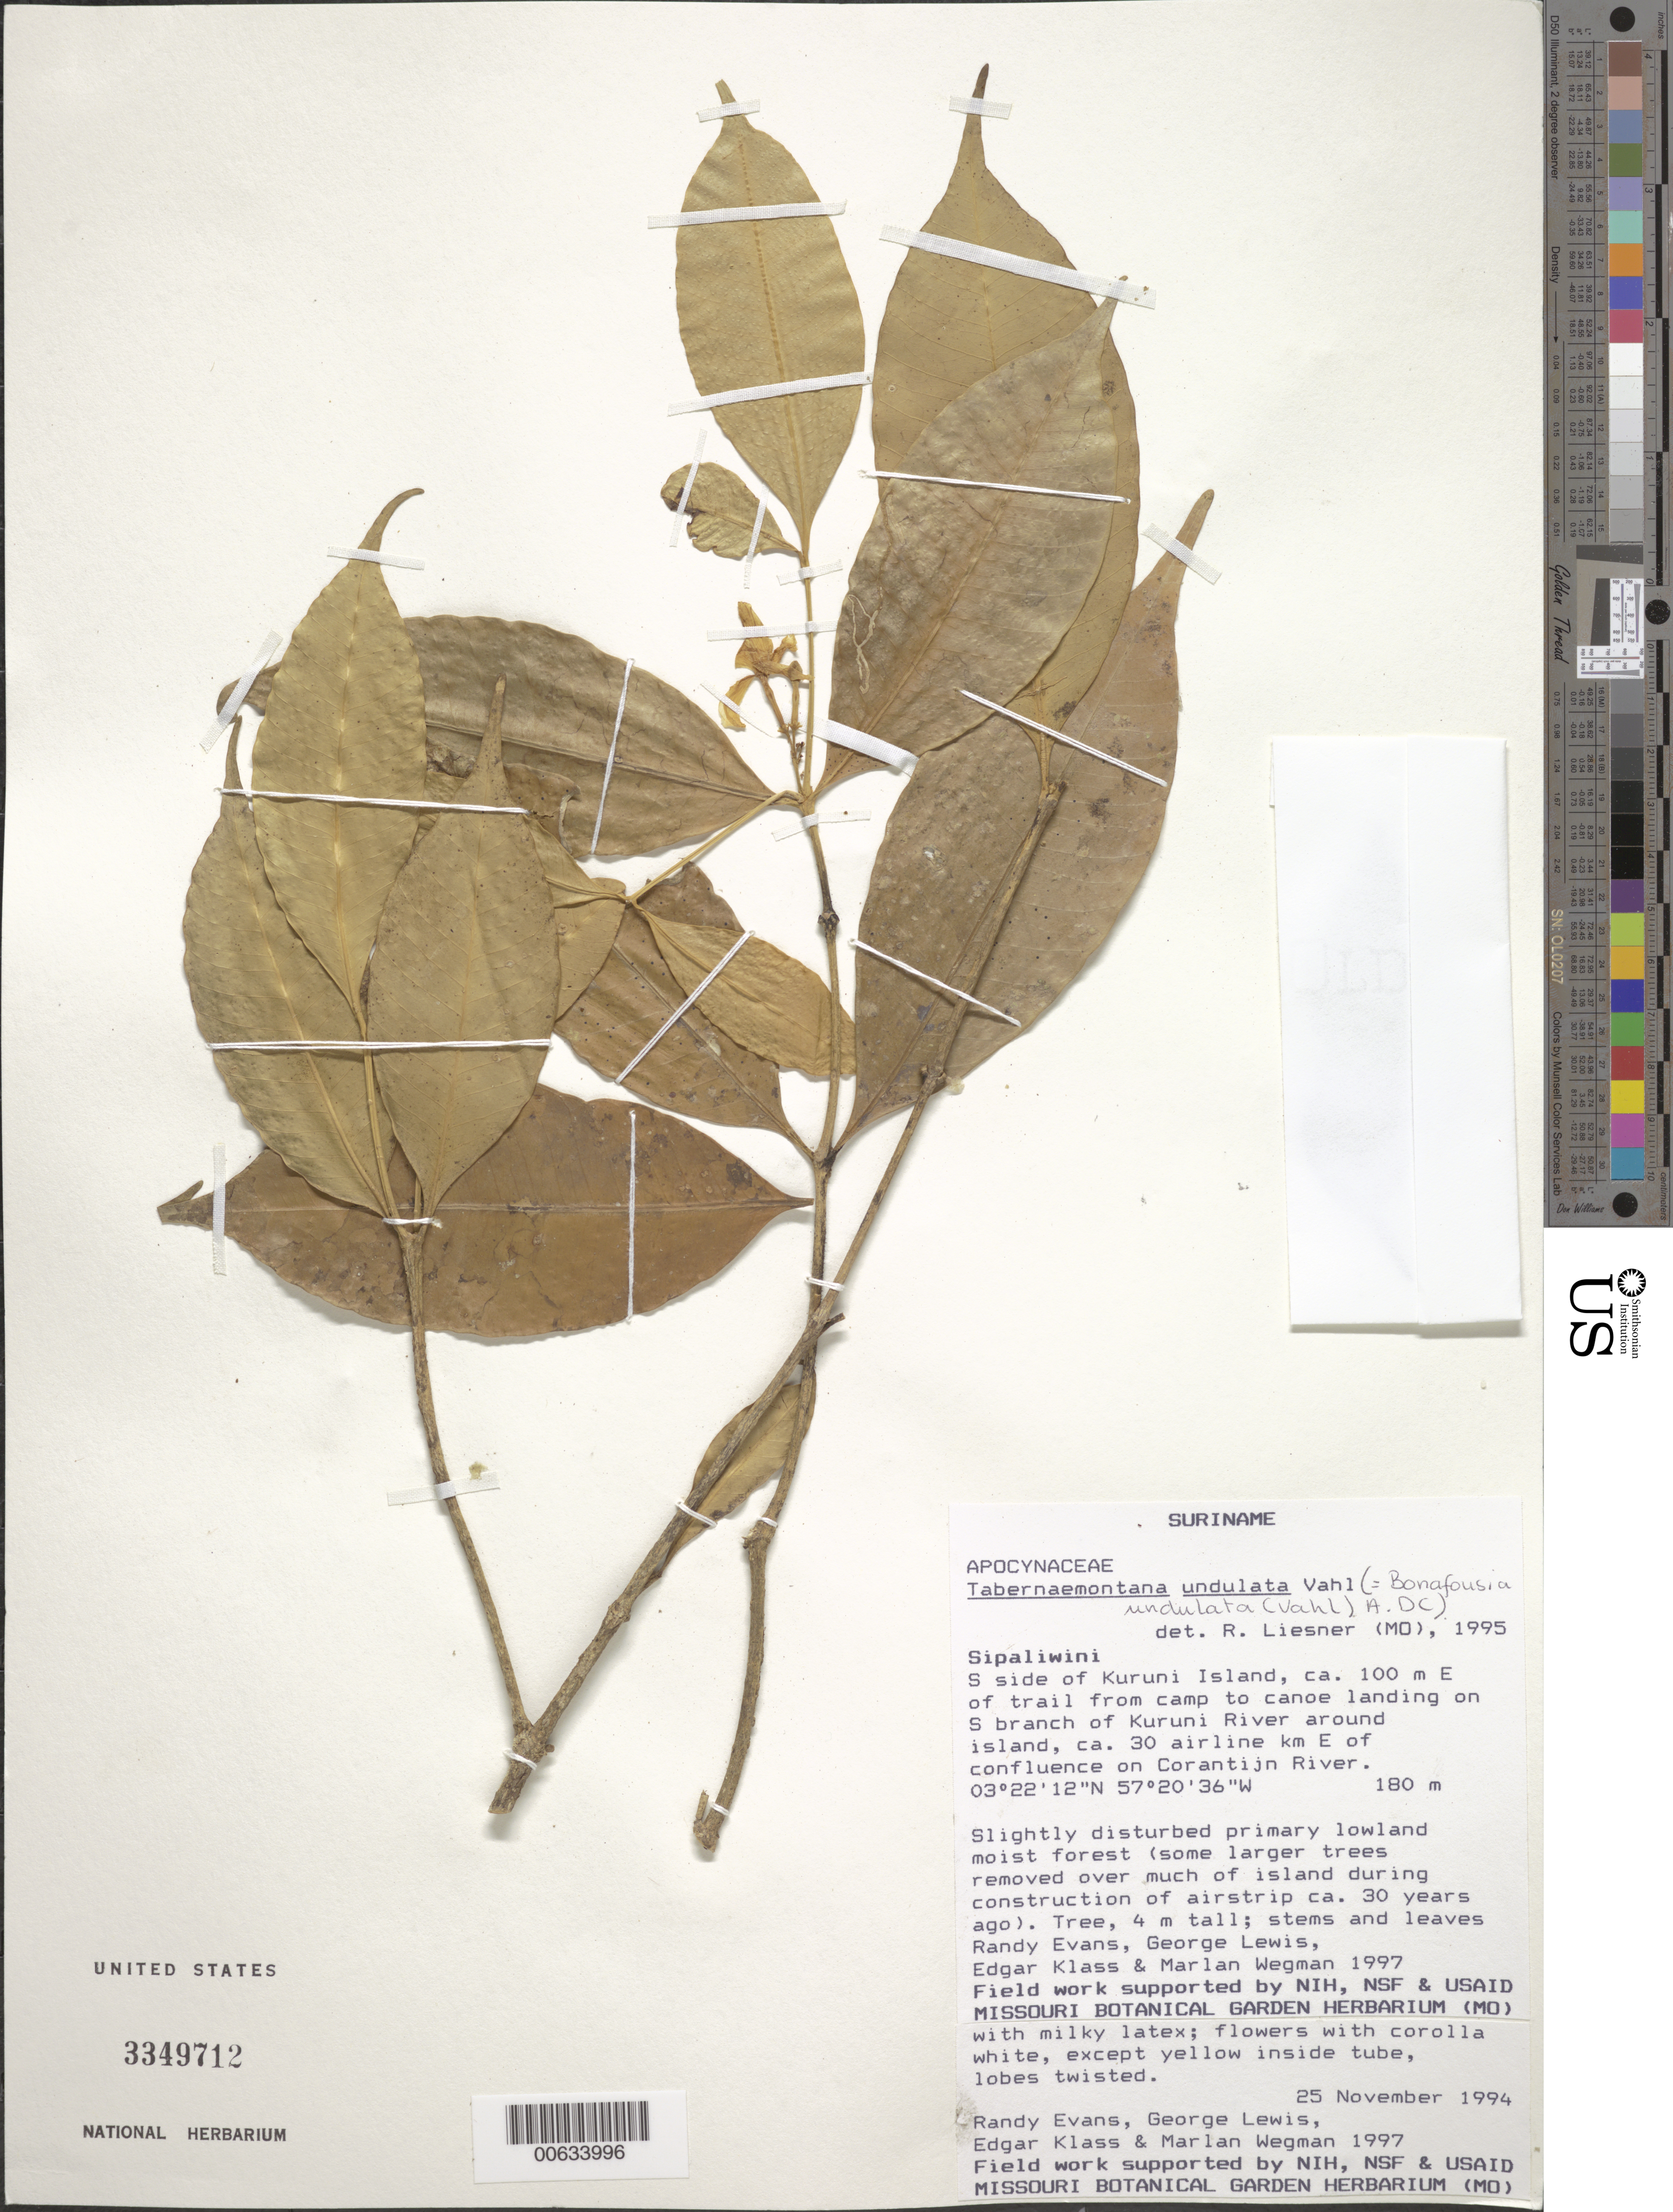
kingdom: Plantae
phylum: Tracheophyta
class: Magnoliopsida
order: Gentianales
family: Apocynaceae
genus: Tabernaemontana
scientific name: Tabernaemontana undulata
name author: Vahl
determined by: Liesner, R. L.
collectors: R. Evans, G. Lewis, E. Klass & M. Wegman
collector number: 1997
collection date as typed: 25-Nov-94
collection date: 1994-11-25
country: Suriname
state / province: Sipaliwini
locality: Kuruni Island, S side, 100 m E of trail from camp to canoe landing on S branch of Kuruni River around island, ca 30 airline km E of confluence on Corantijn River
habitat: Slightly disturbed primary lowland moist forest (some large tree removed over much of island during construction of airstrip ca 30 years ago)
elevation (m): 180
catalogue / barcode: US 3349712